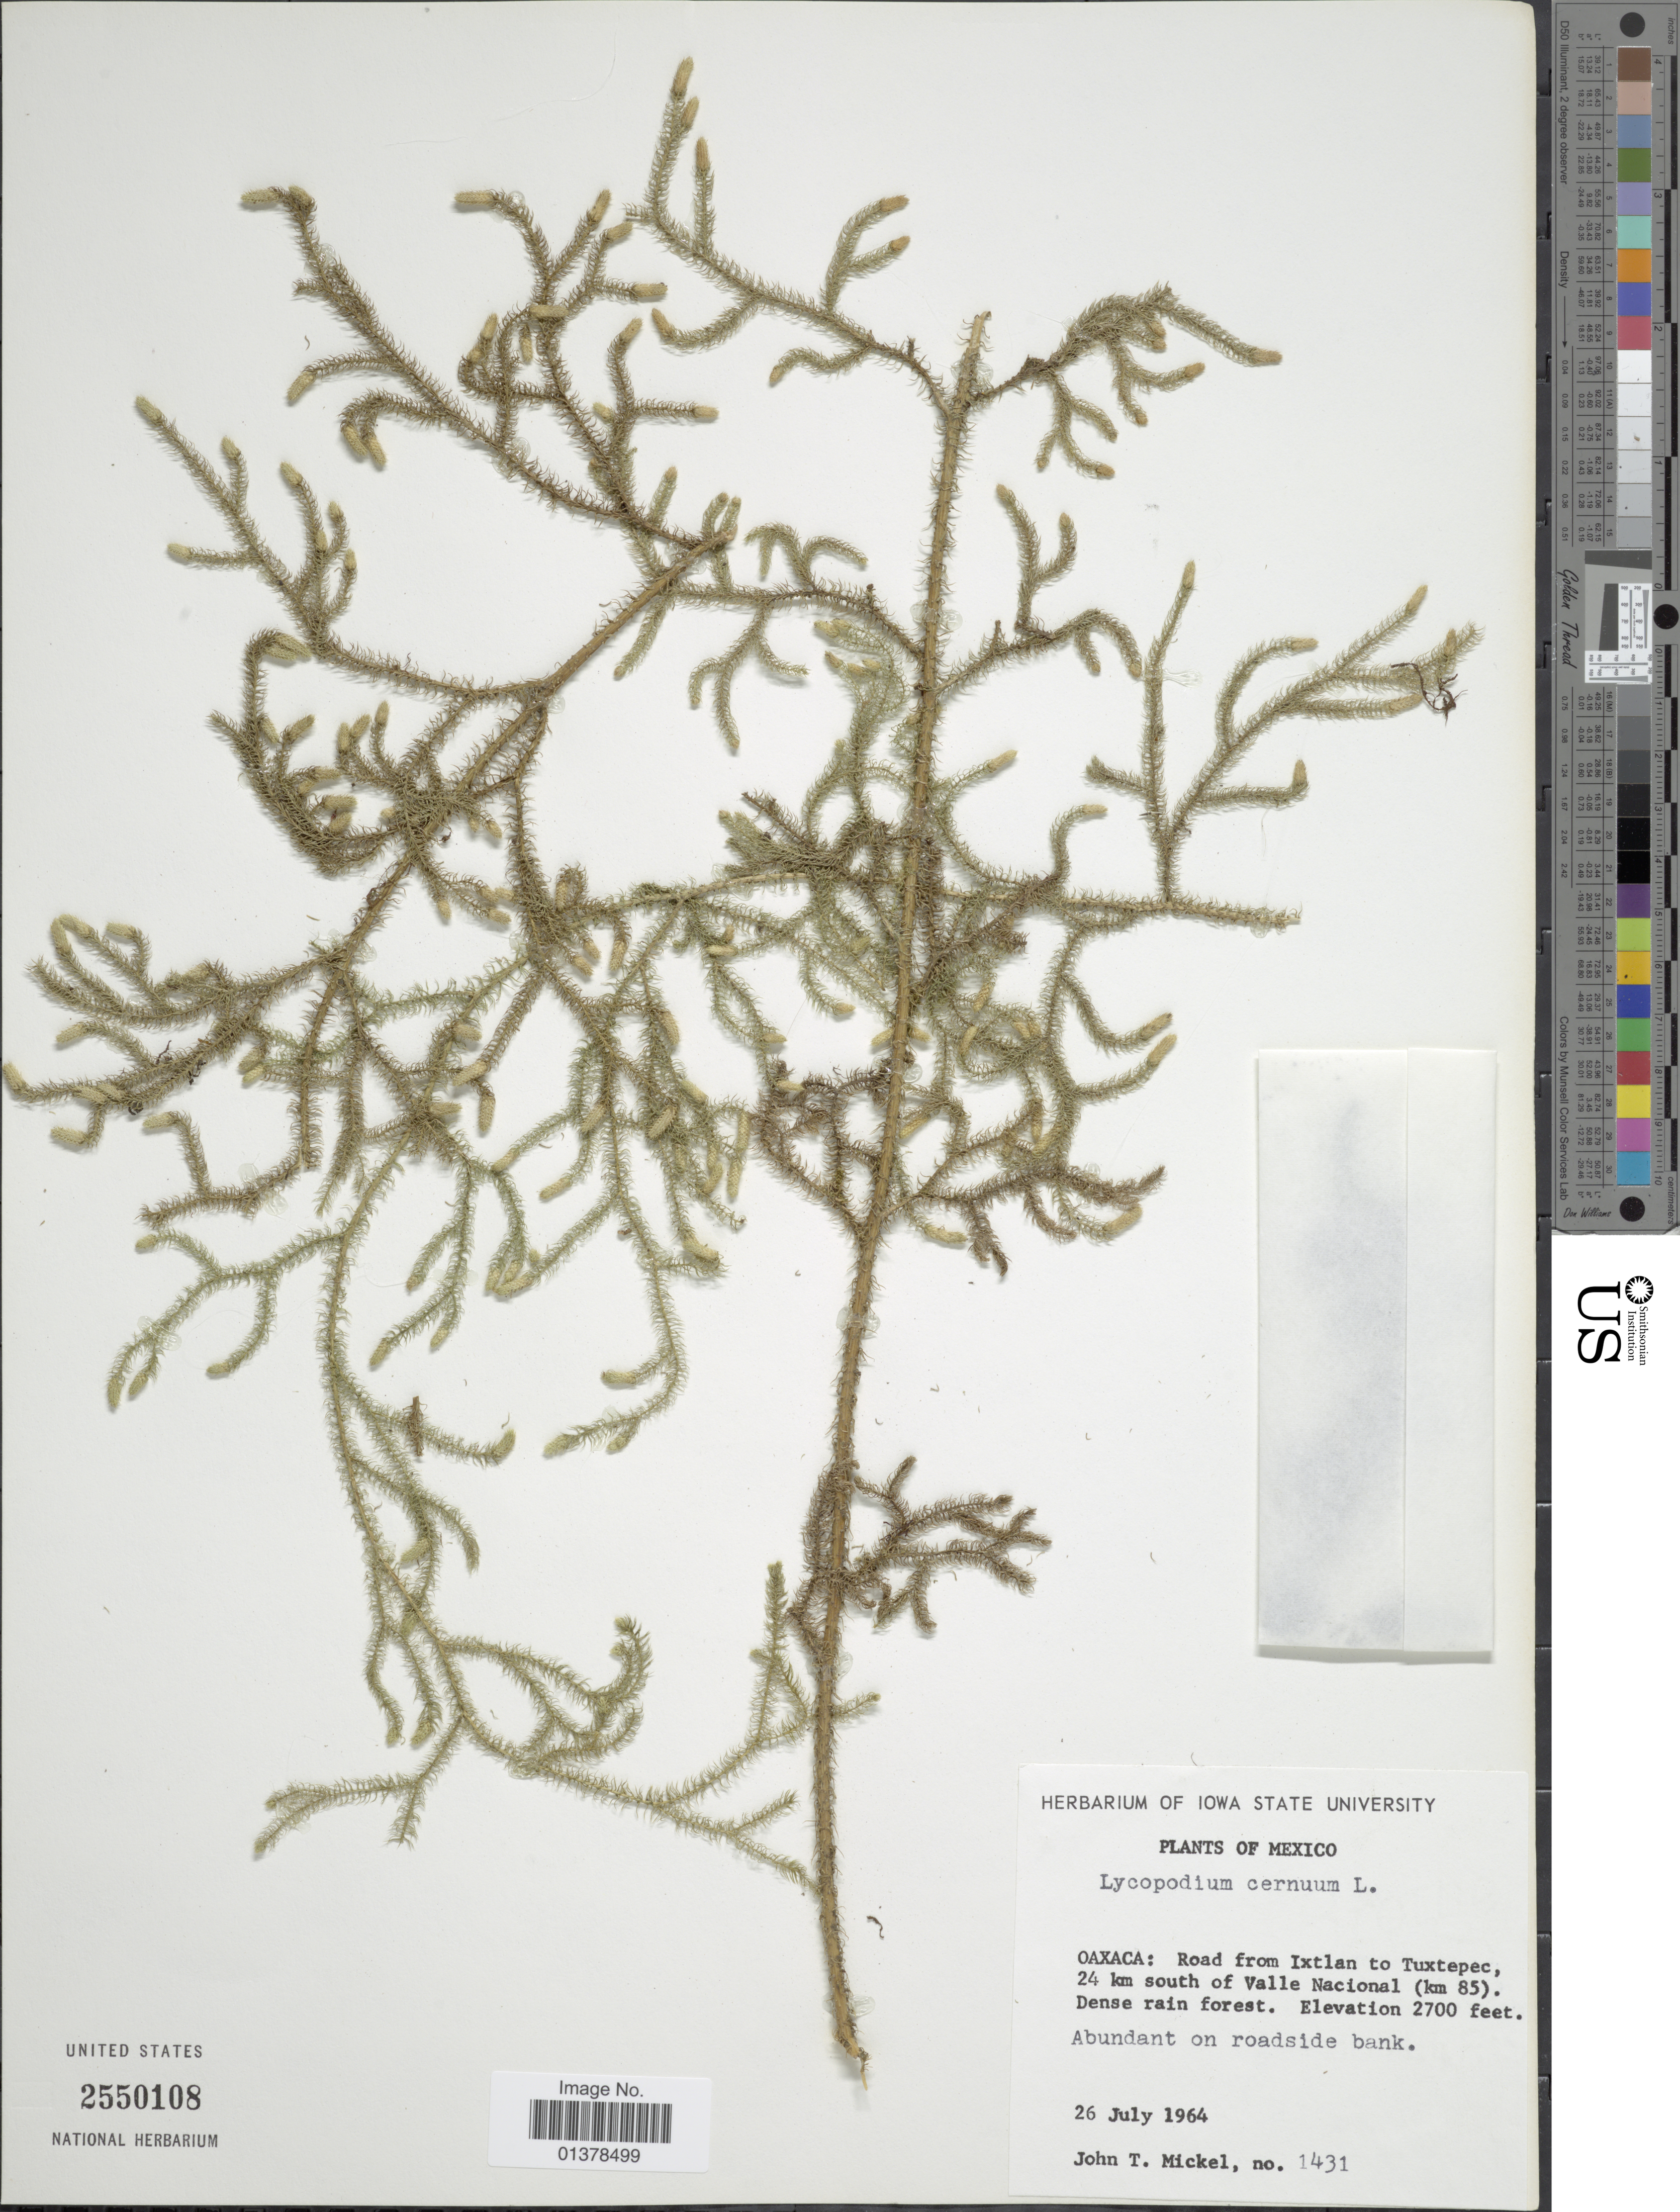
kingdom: Plantae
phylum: Tracheophyta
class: Lycopodiopsida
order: Lycopodiales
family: Lycopodiaceae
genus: Palhinhaea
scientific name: Palhinhaea cernua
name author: (L.) Vasc. & Franco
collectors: J. T. Mickel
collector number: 1431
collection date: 1964-07-26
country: Mexico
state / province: Oaxaca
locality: Road from Ixtlan toTuxtepec, 24 km south of Valle Nacional (km 85). dense rain forest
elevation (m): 823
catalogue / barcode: US 2550108